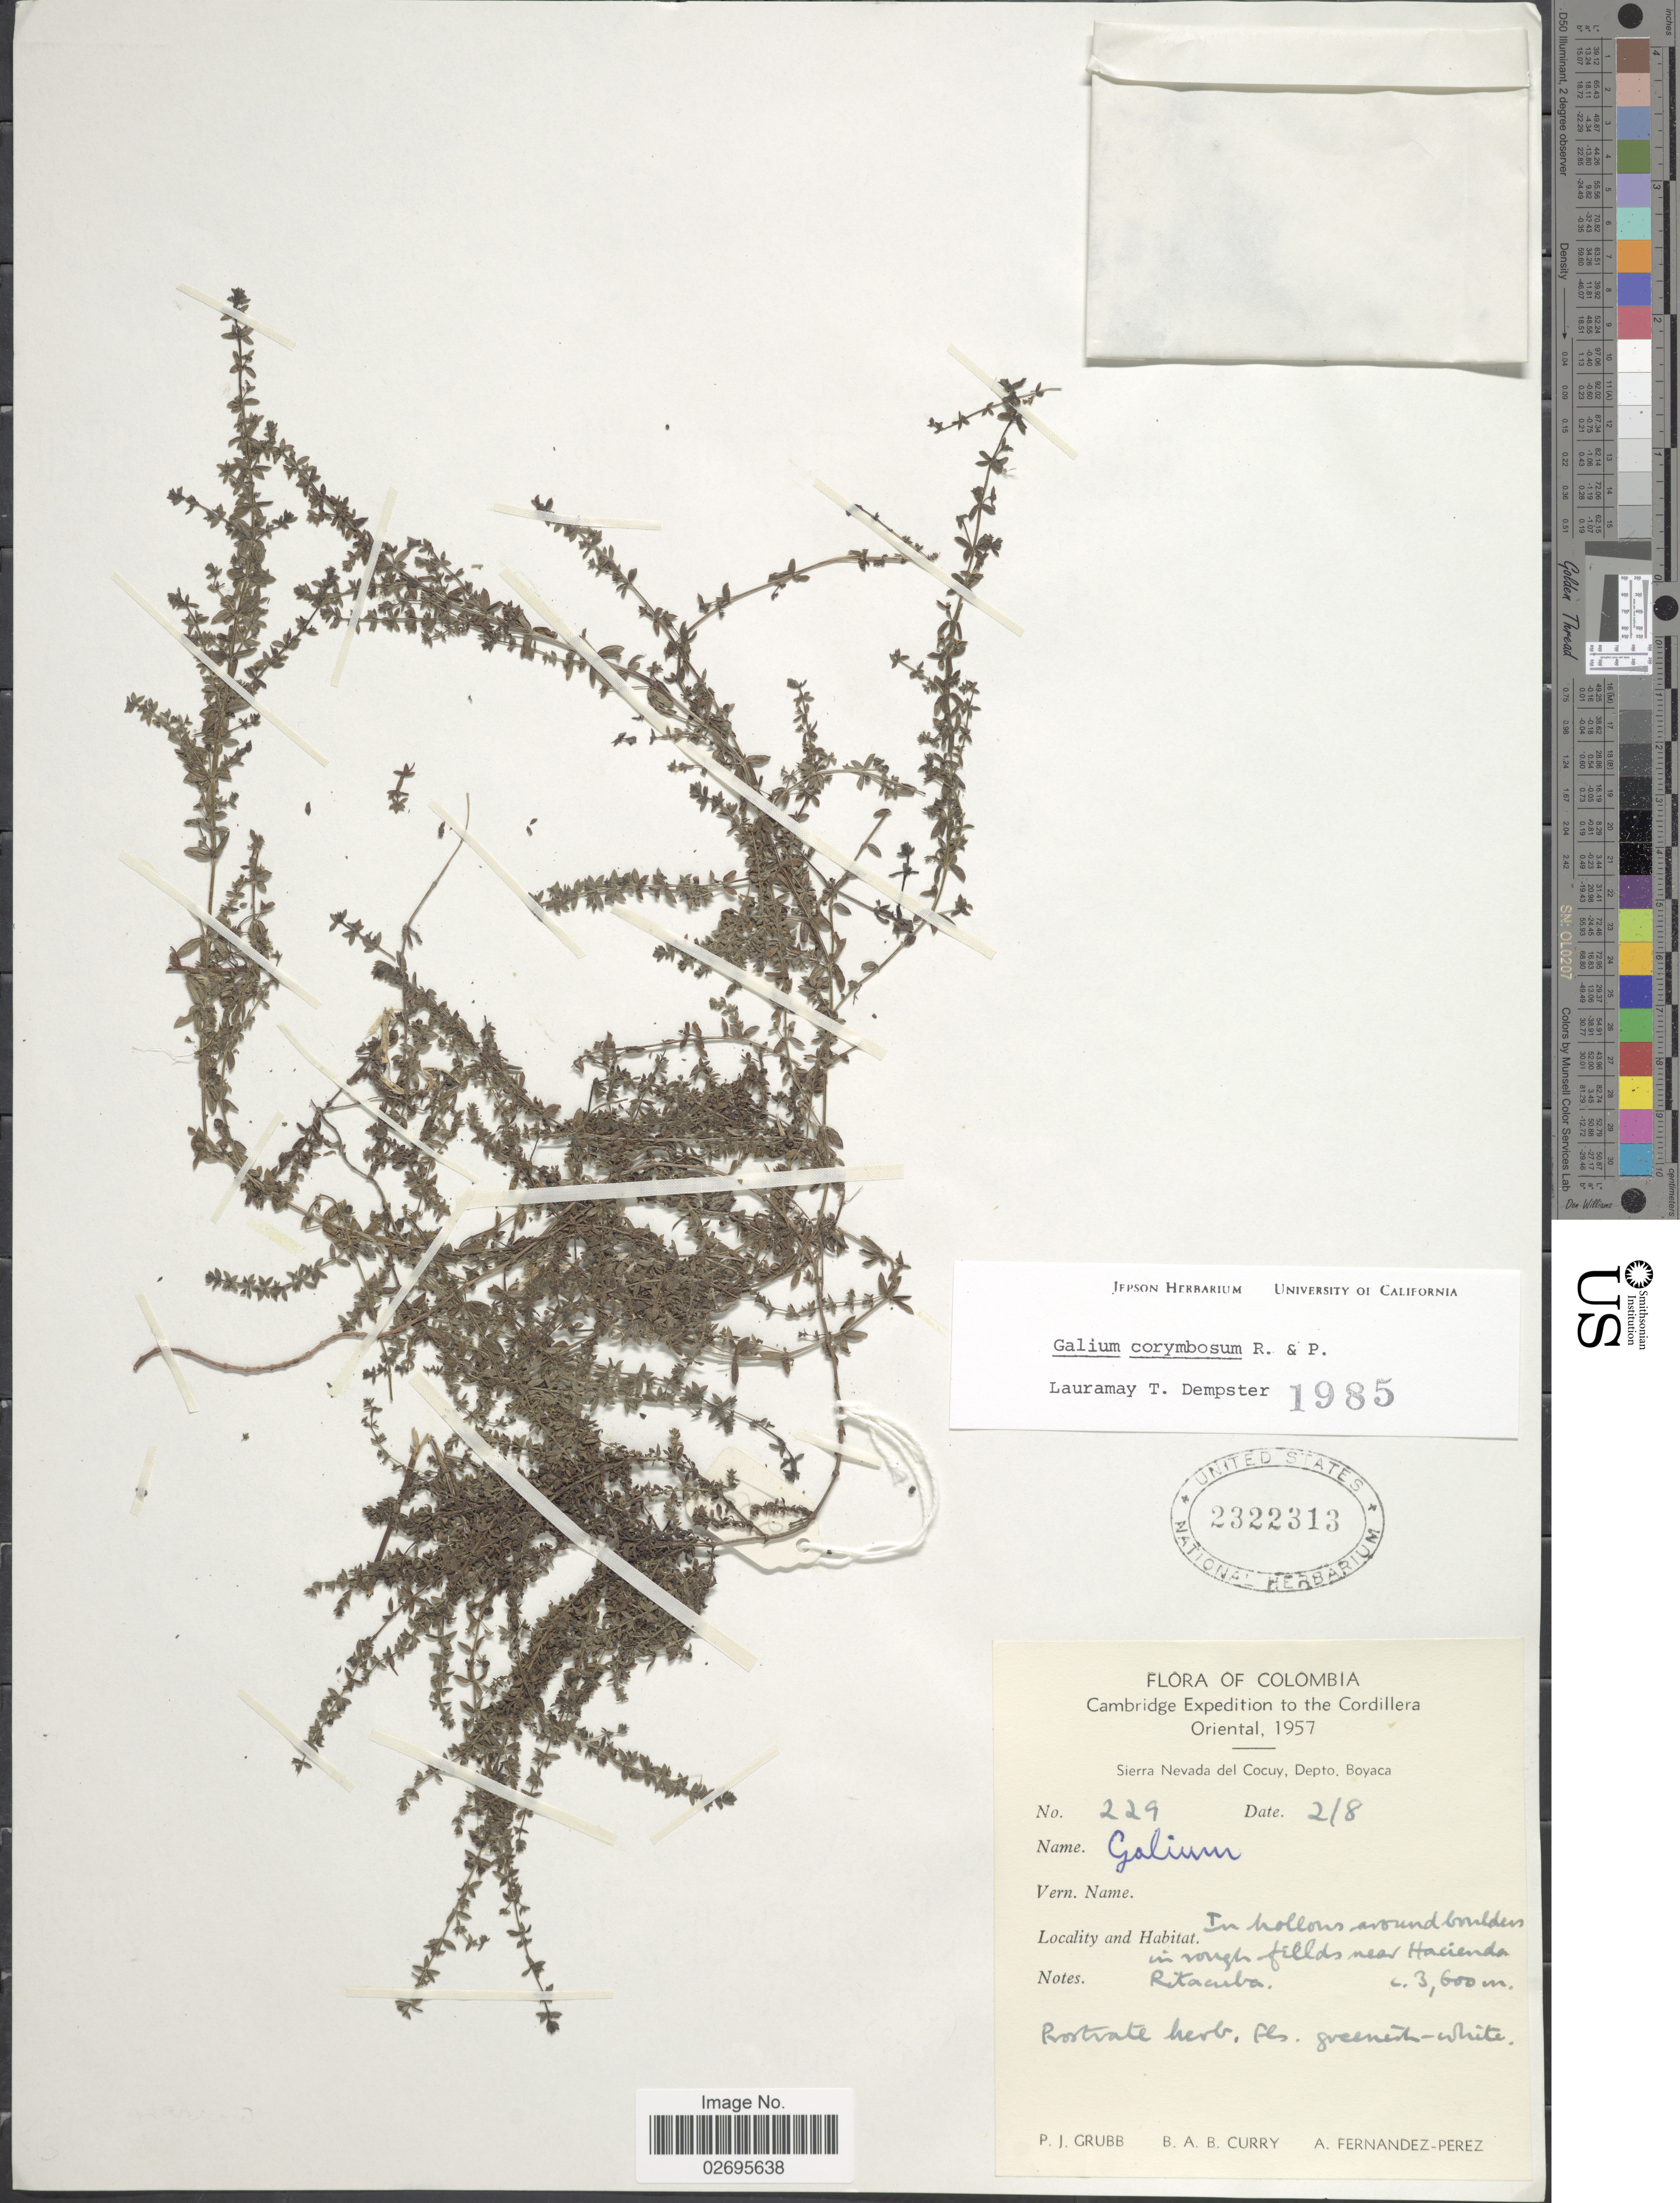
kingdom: Plantae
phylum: Tracheophyta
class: Magnoliopsida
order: Gentianales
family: Rubiaceae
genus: Galium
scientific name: Galium corymbosum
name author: Ruiz & Pav.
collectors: P. J. Grubb, B. A. B. Curry & A. Fernández-Pérez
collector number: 229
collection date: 1957-08-02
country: Colombia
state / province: Boyacá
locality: Sierra Nevada del Cocuy, Depto. Boyaca, In hollows around boulders in rough fields near Hacienda Ritacuba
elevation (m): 360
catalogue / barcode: US 2322313